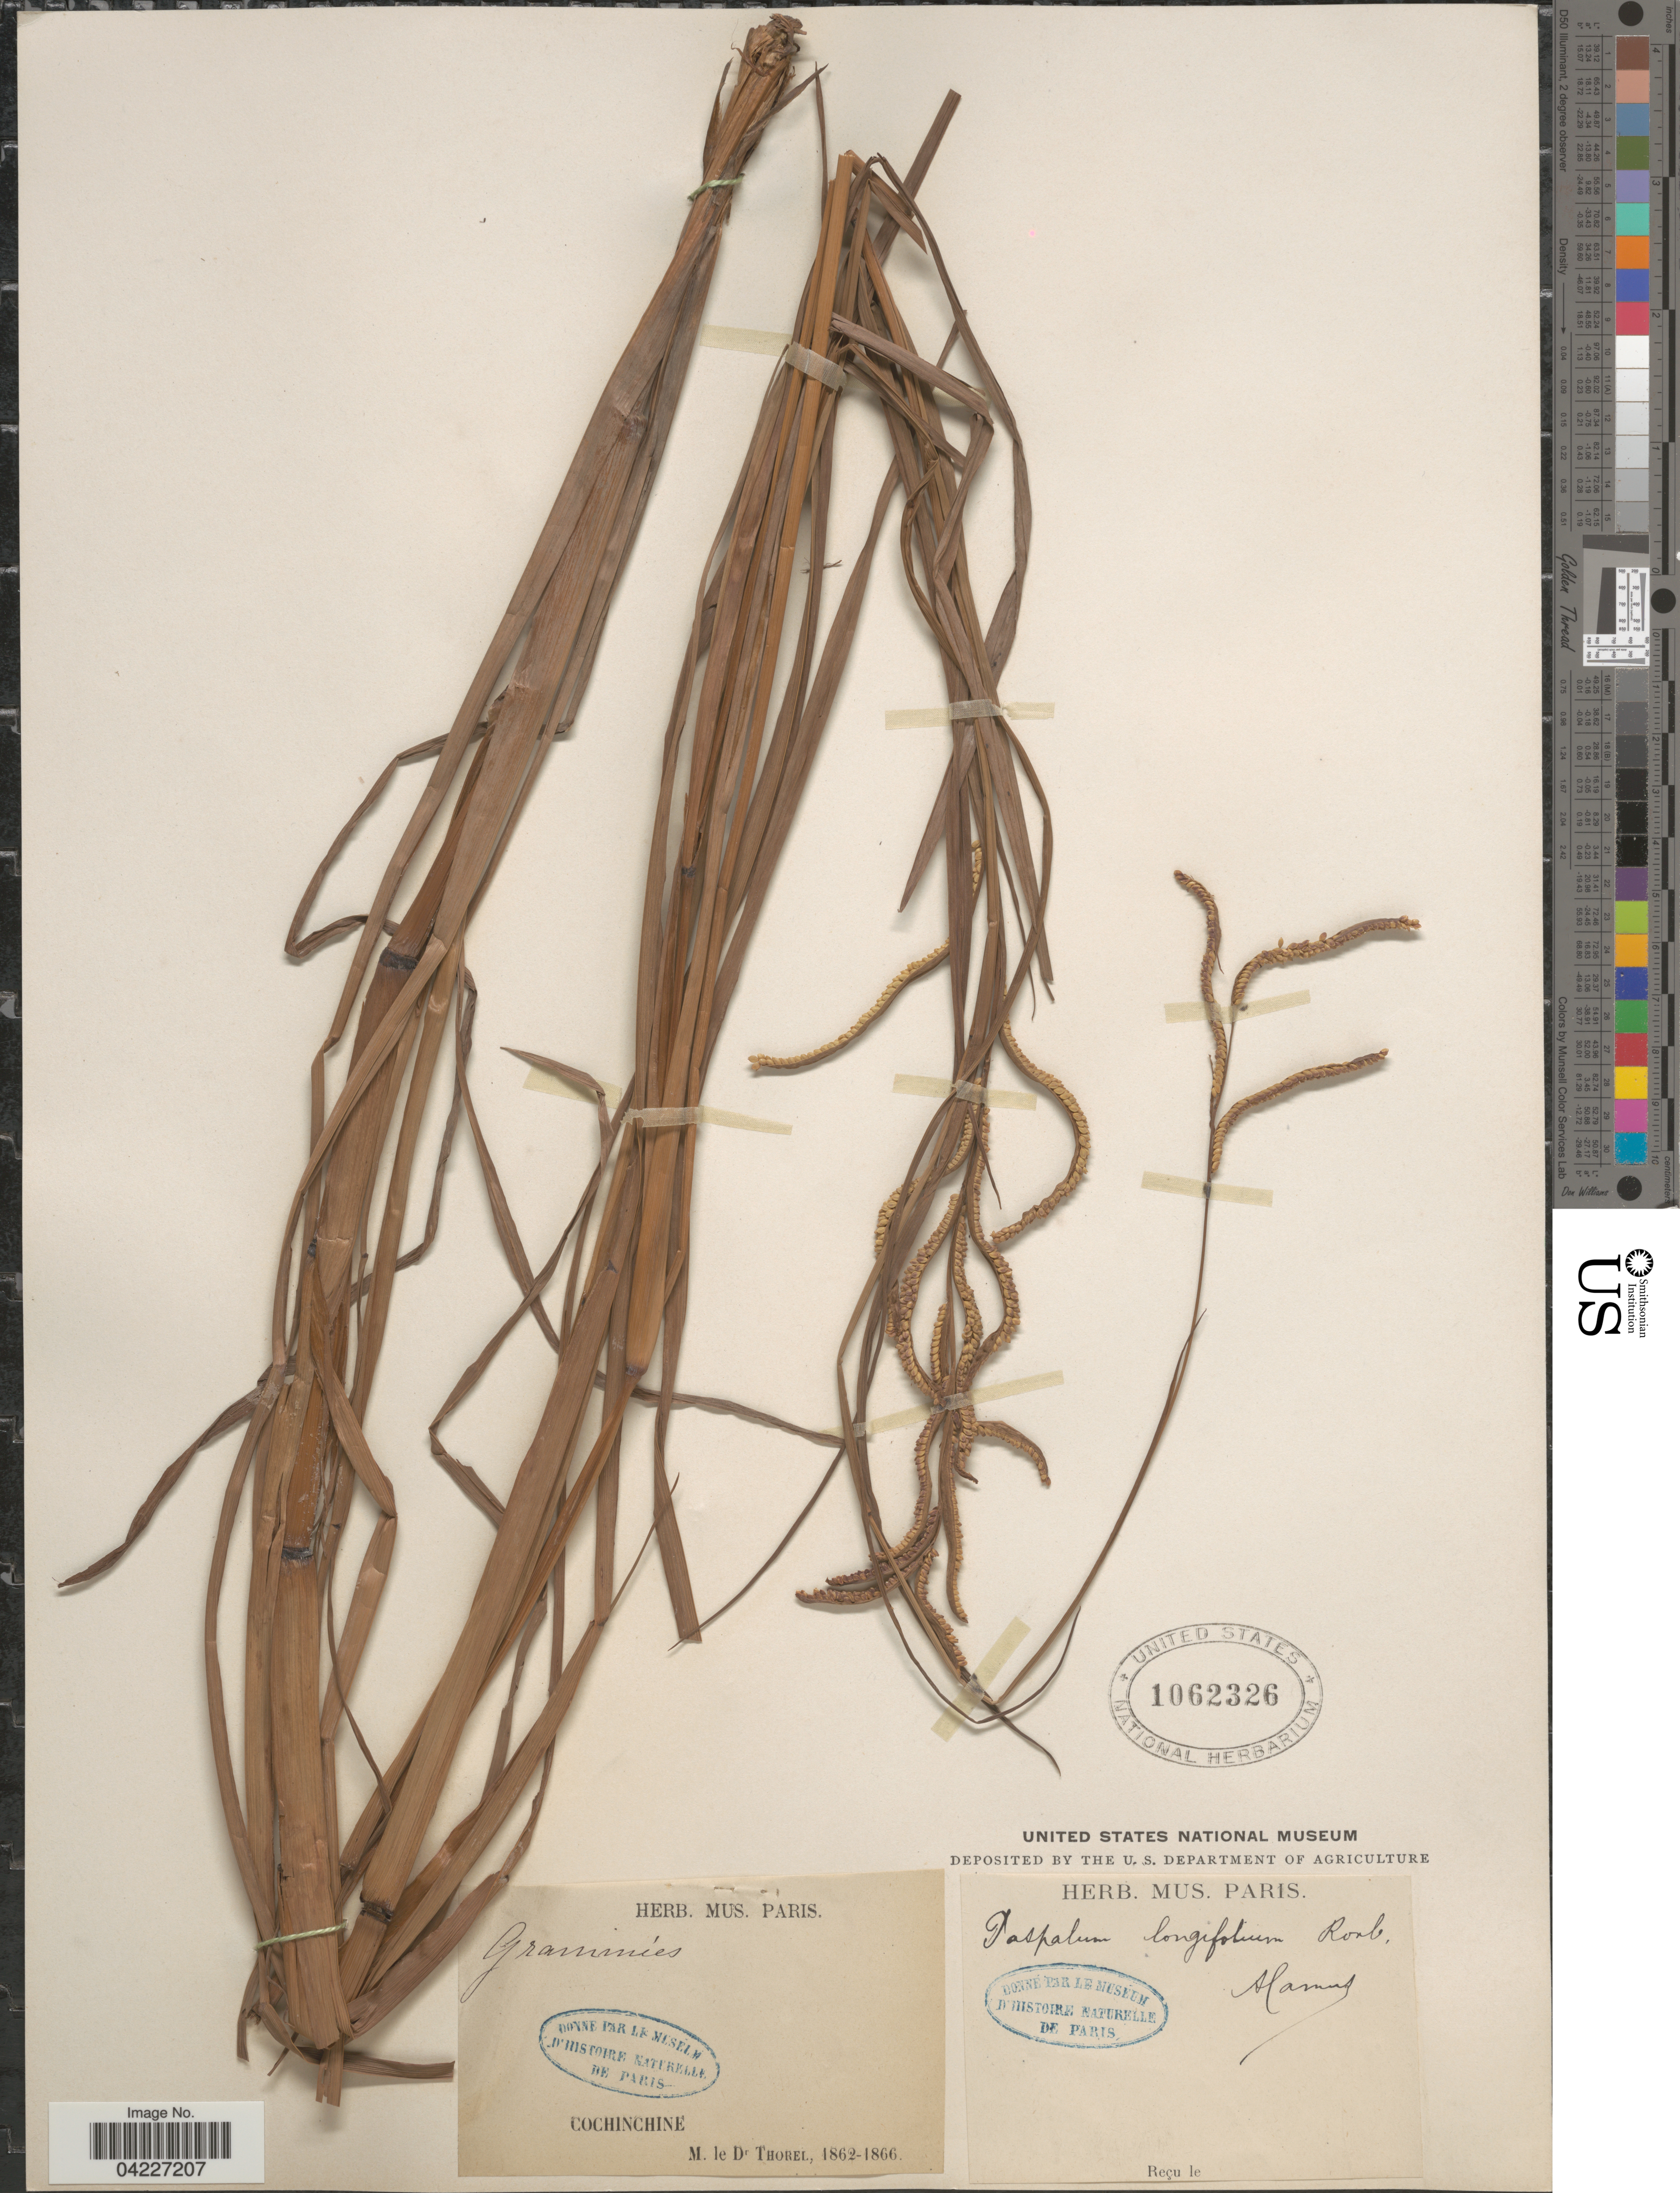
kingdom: Plantae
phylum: Tracheophyta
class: Liliopsida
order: Poales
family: Poaceae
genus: Paspalum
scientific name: Paspalum longifolium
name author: Roxb.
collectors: Thorel, M. "M. [=Monsieur] Thorel" DO NOT USE (error for C. Thorel)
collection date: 1862/1866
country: Vietnam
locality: Cochinchine. Alamus [interpreted].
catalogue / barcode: US 1062326